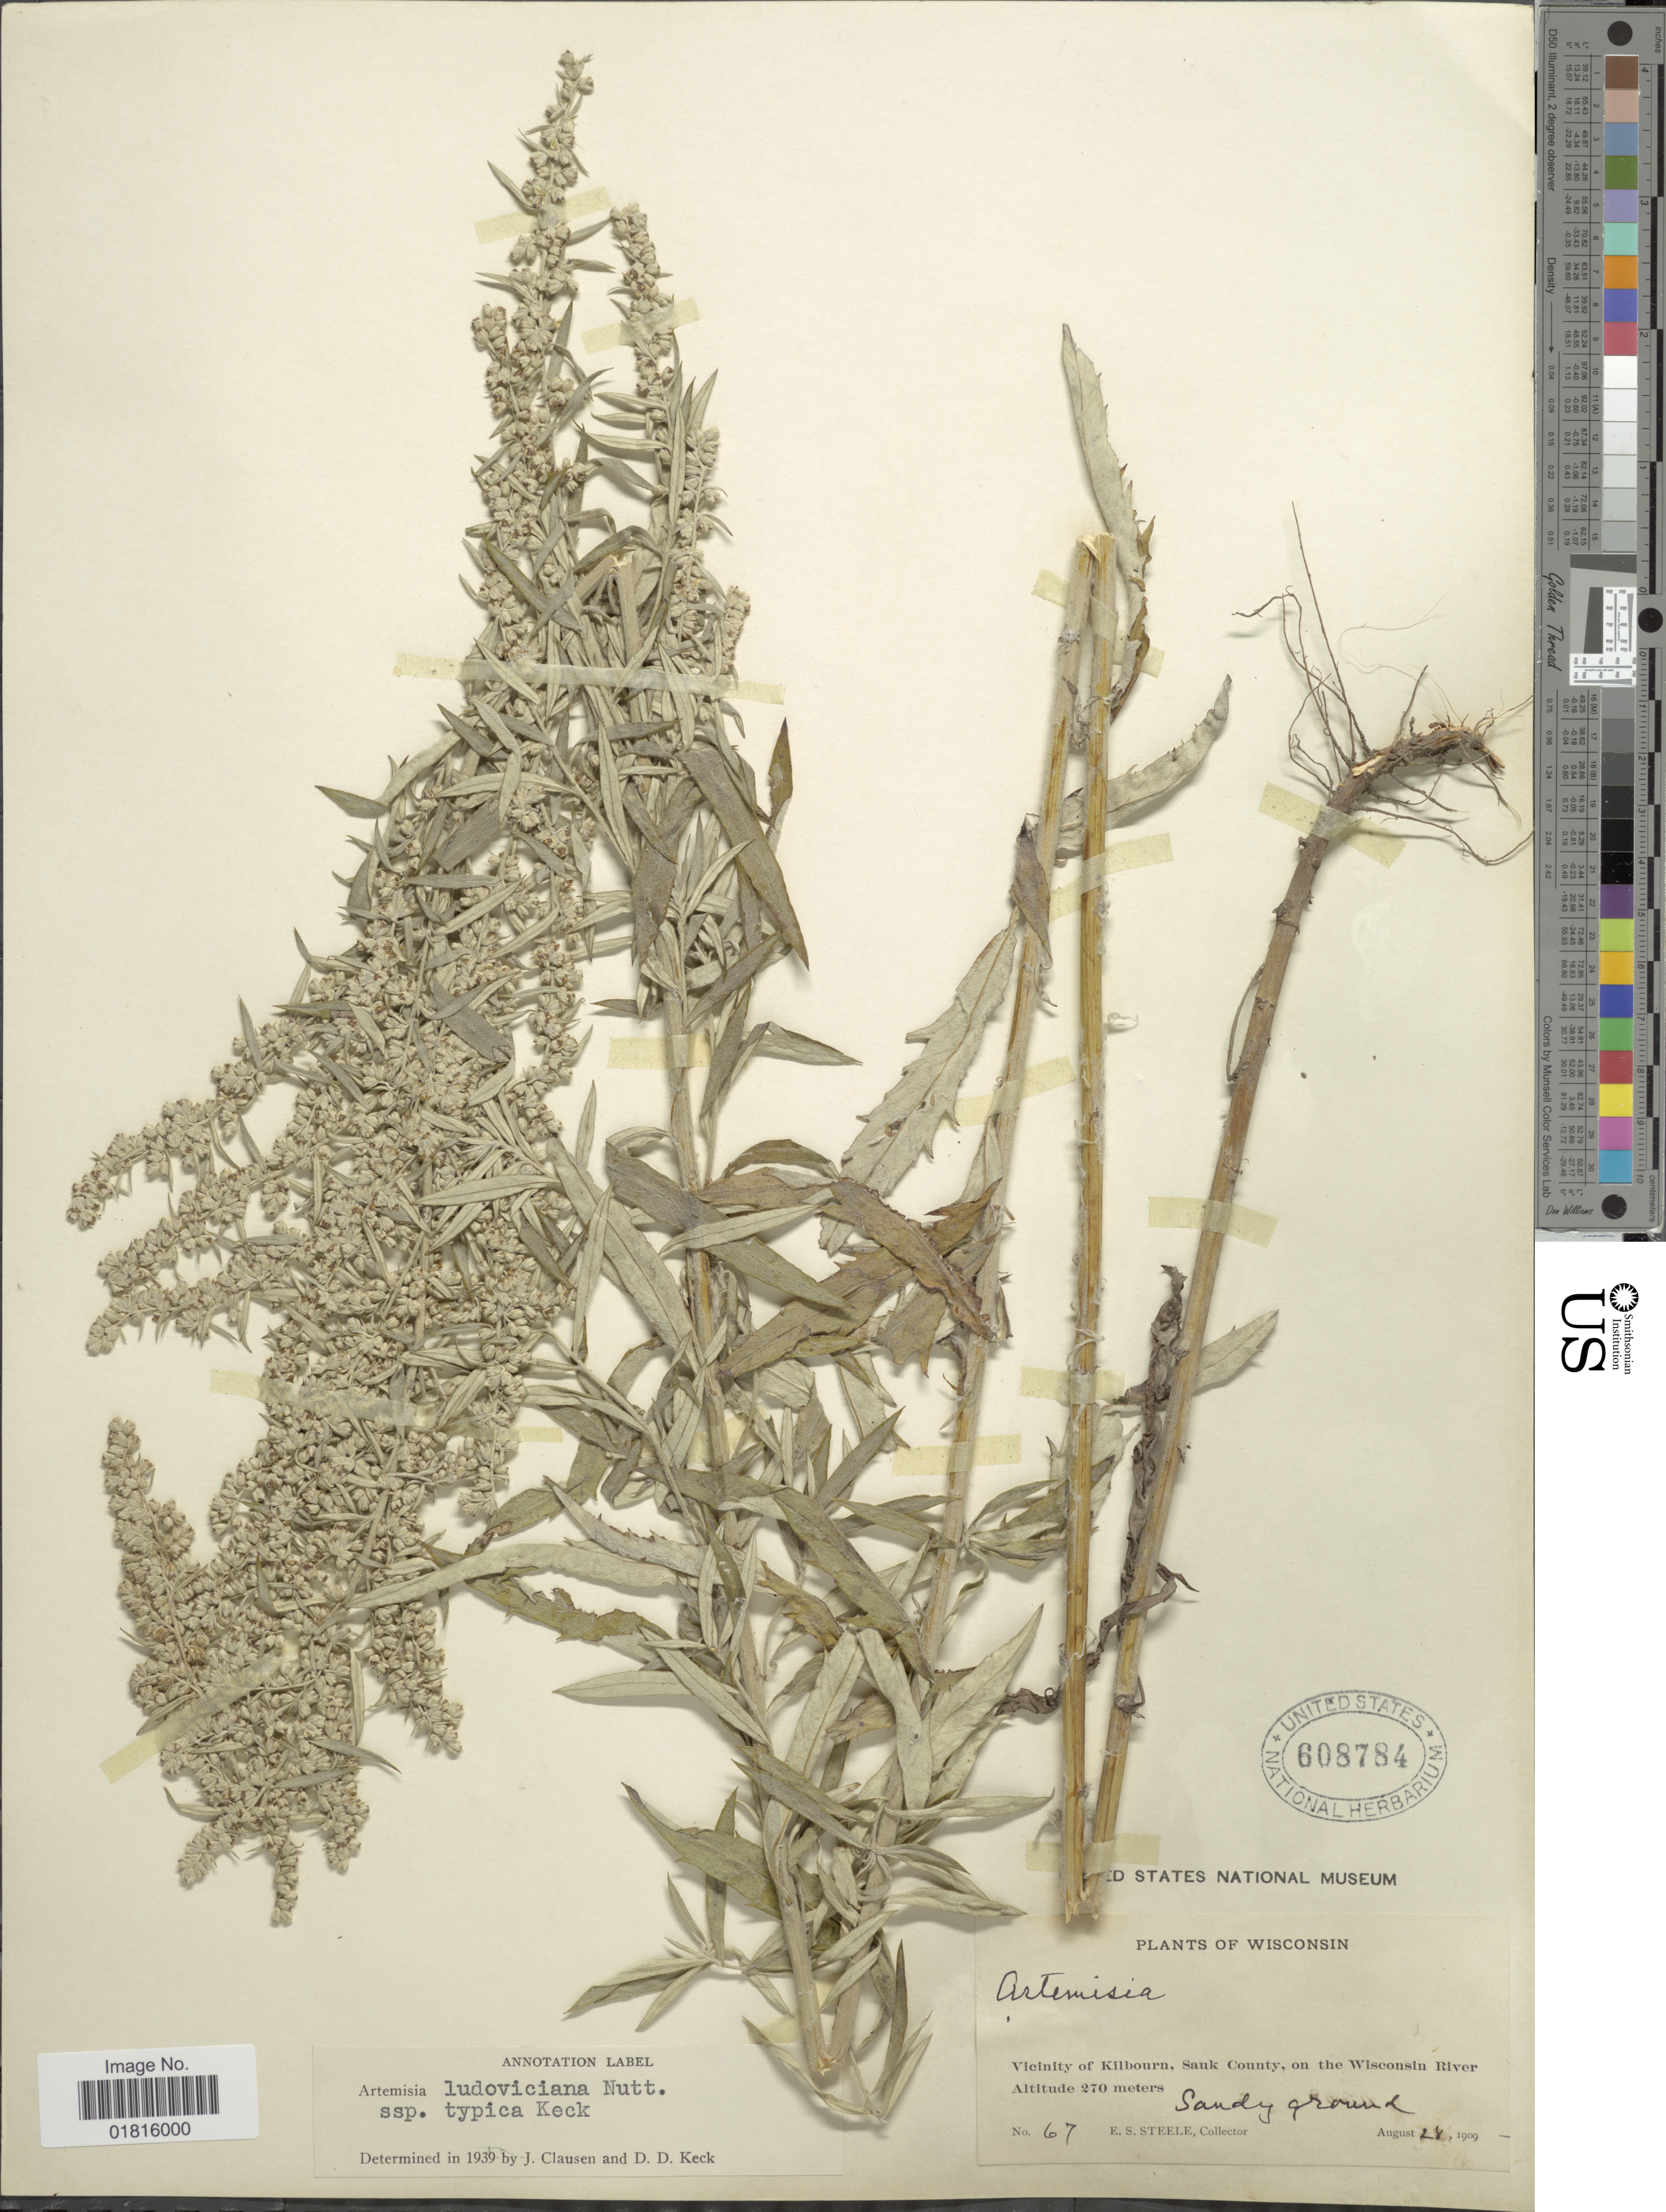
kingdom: Plantae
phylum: Tracheophyta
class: Magnoliopsida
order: Asterales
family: Asteraceae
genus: Artemisia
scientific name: Artemisia ludoviciana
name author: Nutt.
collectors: E. Steele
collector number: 67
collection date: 1909-08-28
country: United States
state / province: Wisconsin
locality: Vicinity of Kilbourn, Sauk County, on the Wisconsin River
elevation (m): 270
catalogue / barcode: US 608784